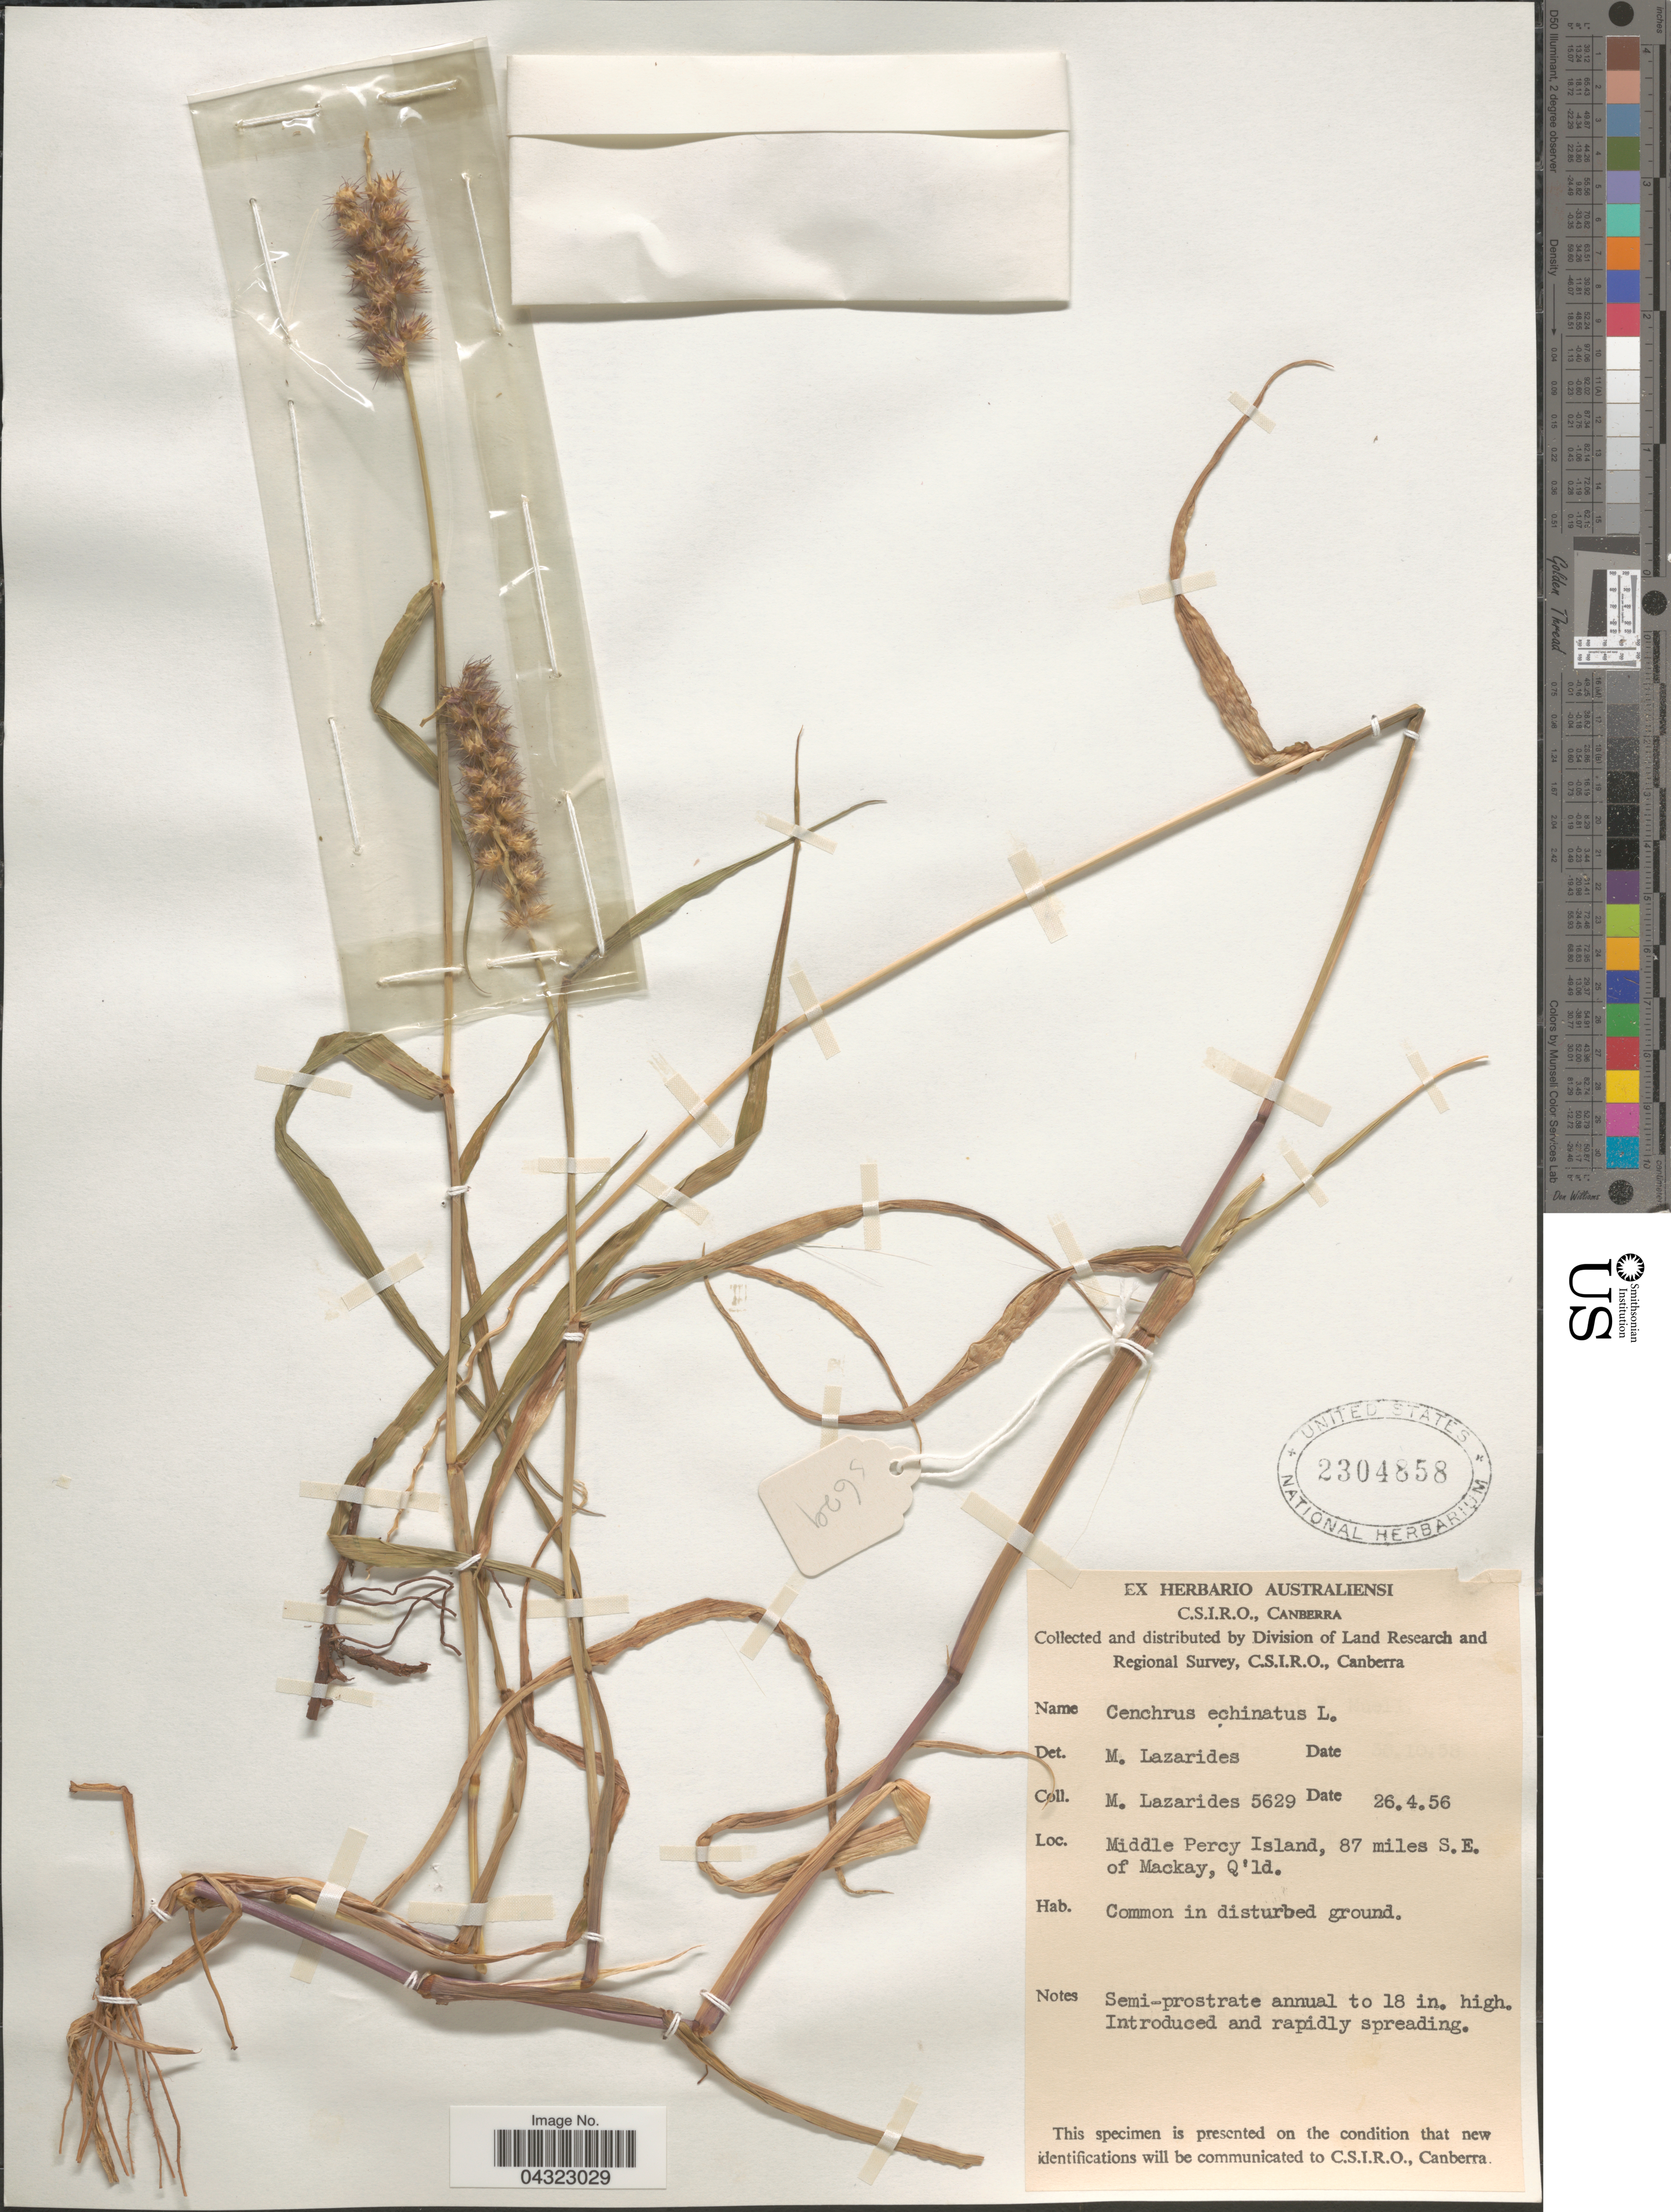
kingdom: Plantae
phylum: Tracheophyta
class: Liliopsida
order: Poales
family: Poaceae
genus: Cenchrus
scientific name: Cenchrus echinatus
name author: L.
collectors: M. Lazarides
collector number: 5629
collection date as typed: Transcribed d/m/y: 26/4/56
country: Australia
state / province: Queensland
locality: Division of Land Research and Regional Survey, C.S.I.R.O., Canberra. Middle Percy Island, 87 miles S.E. of Mackay. Common in disturbed ground.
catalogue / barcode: US 2304858